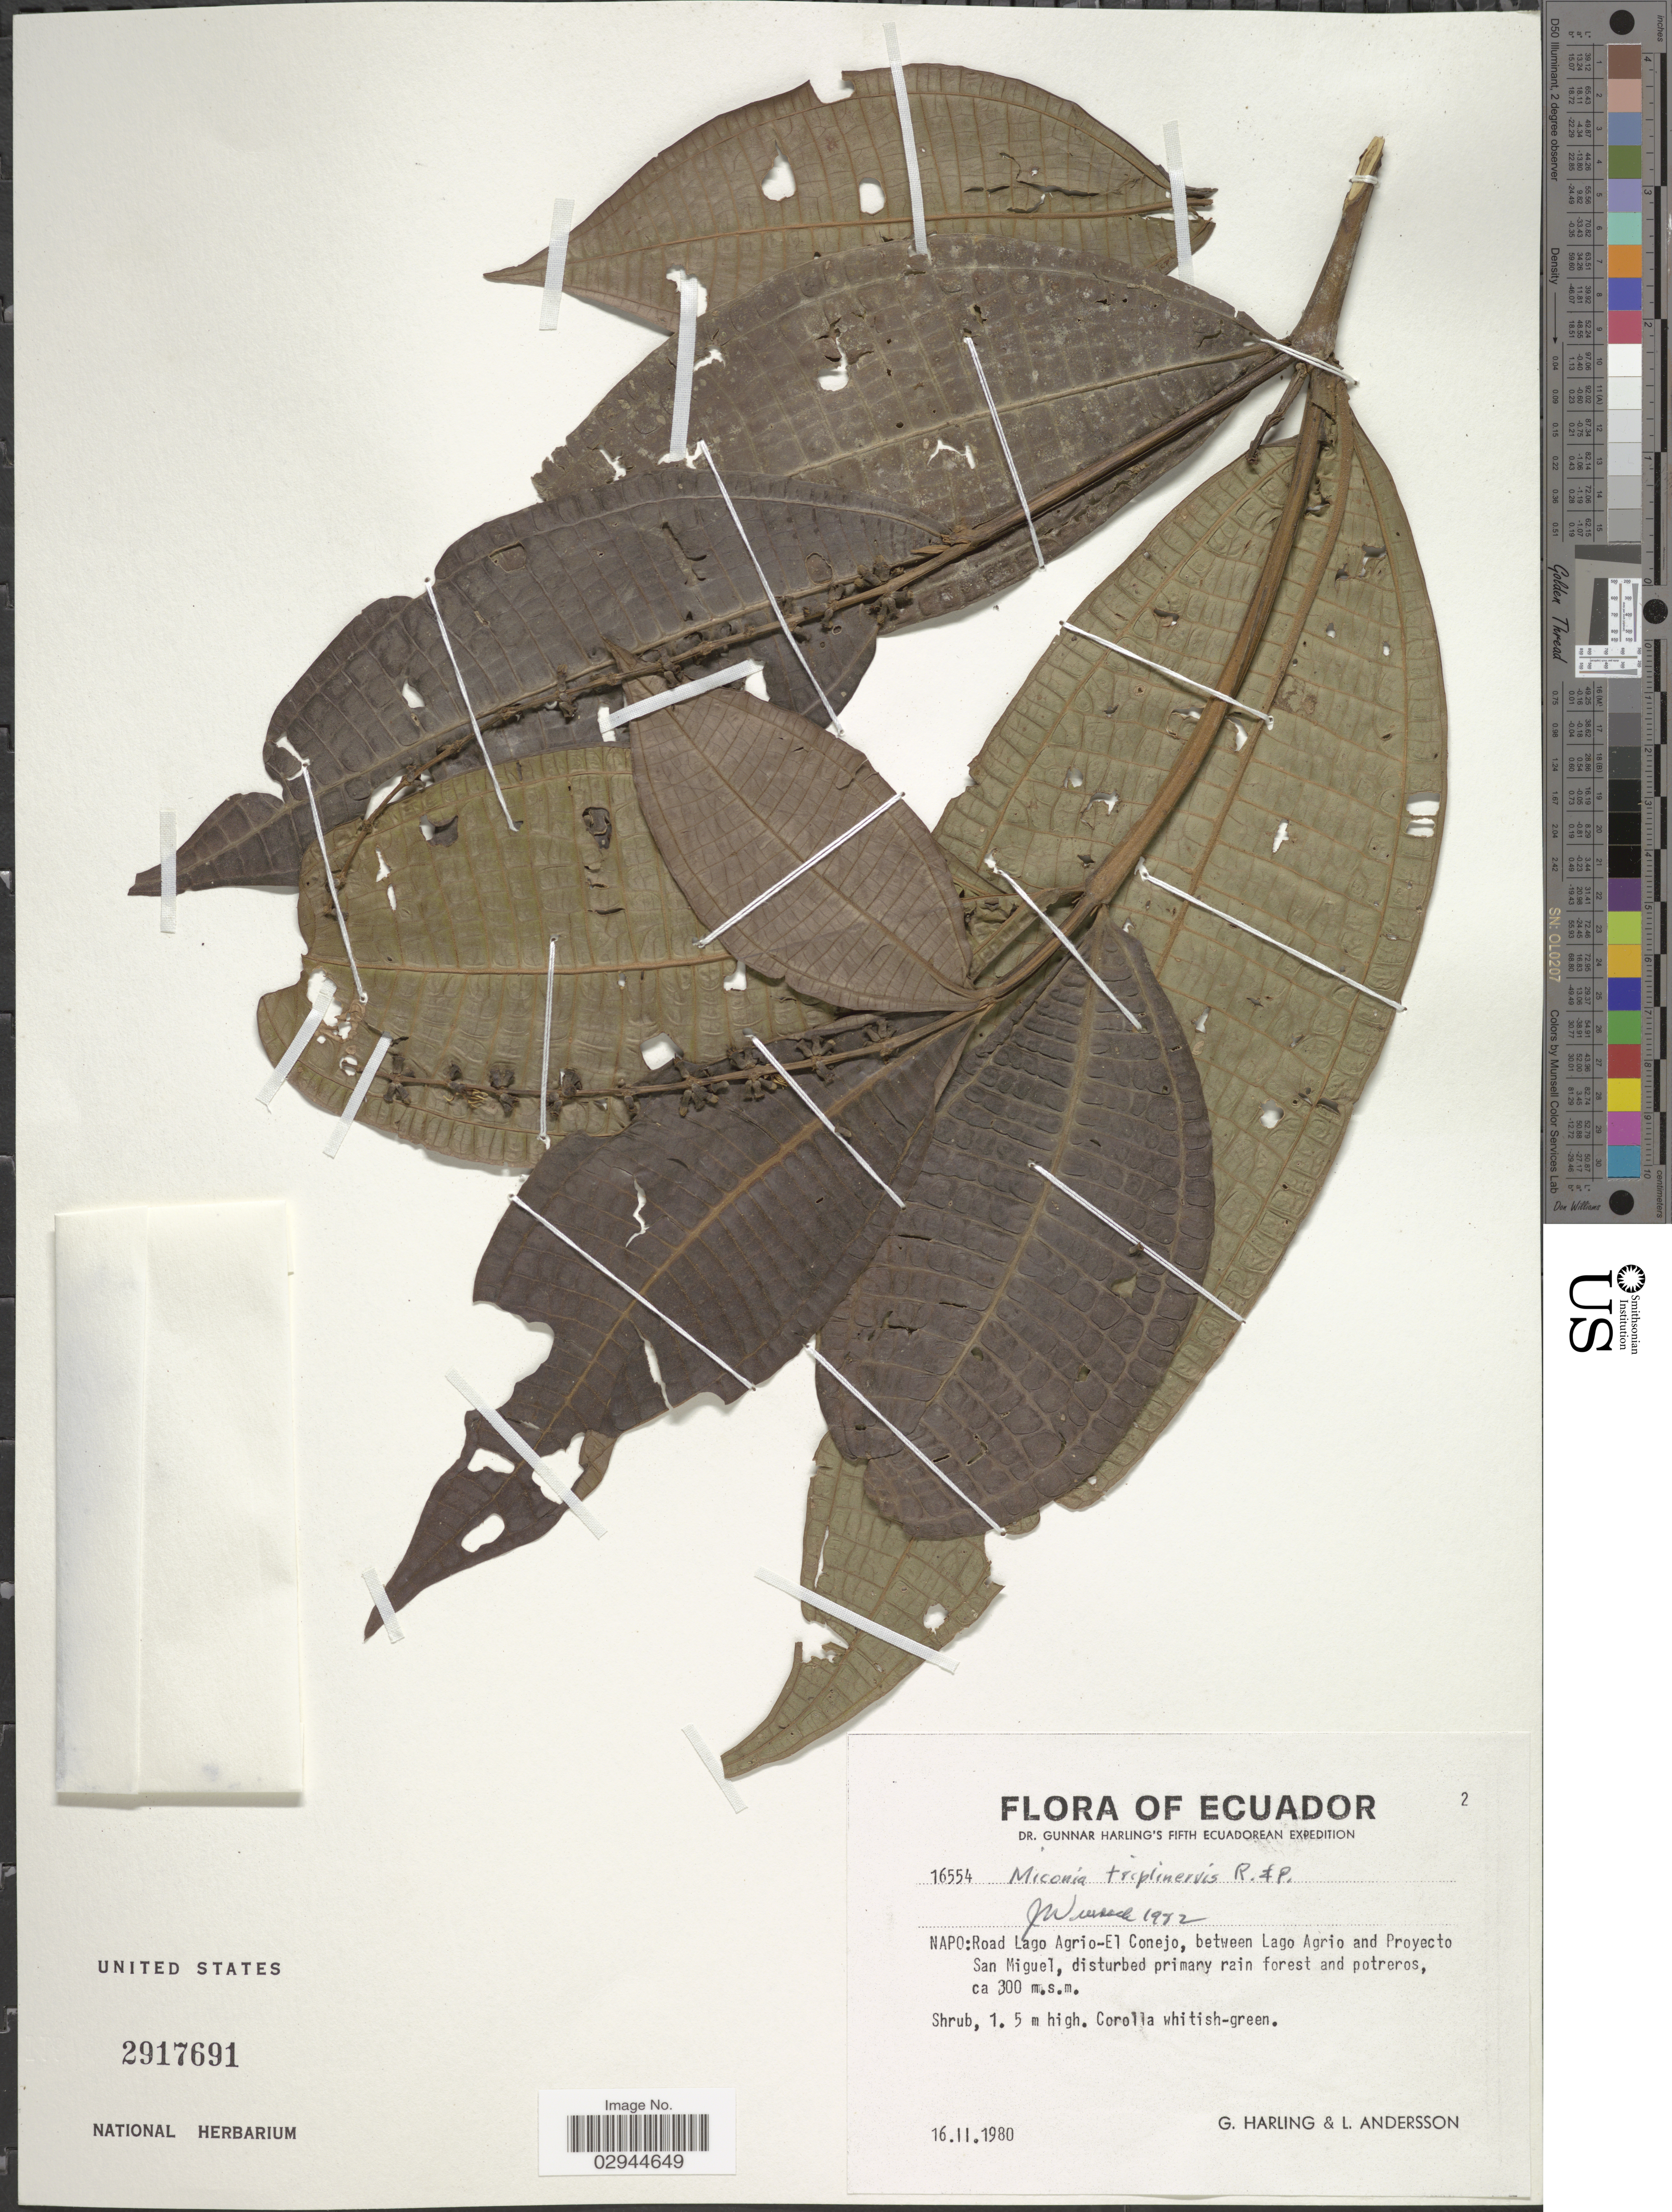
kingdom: Plantae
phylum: Tracheophyta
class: Magnoliopsida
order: Myrtales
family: Melastomataceae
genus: Miconia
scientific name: Miconia triplinervis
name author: Ruiz & Pav.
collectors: G. Harling & L. Andersson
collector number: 16554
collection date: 1980-02-16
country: Ecuador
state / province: Napo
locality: Road Agrio- El Conejo, between Lago Agrio and Proyecto San Miguel.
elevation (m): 300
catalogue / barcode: US 2917691